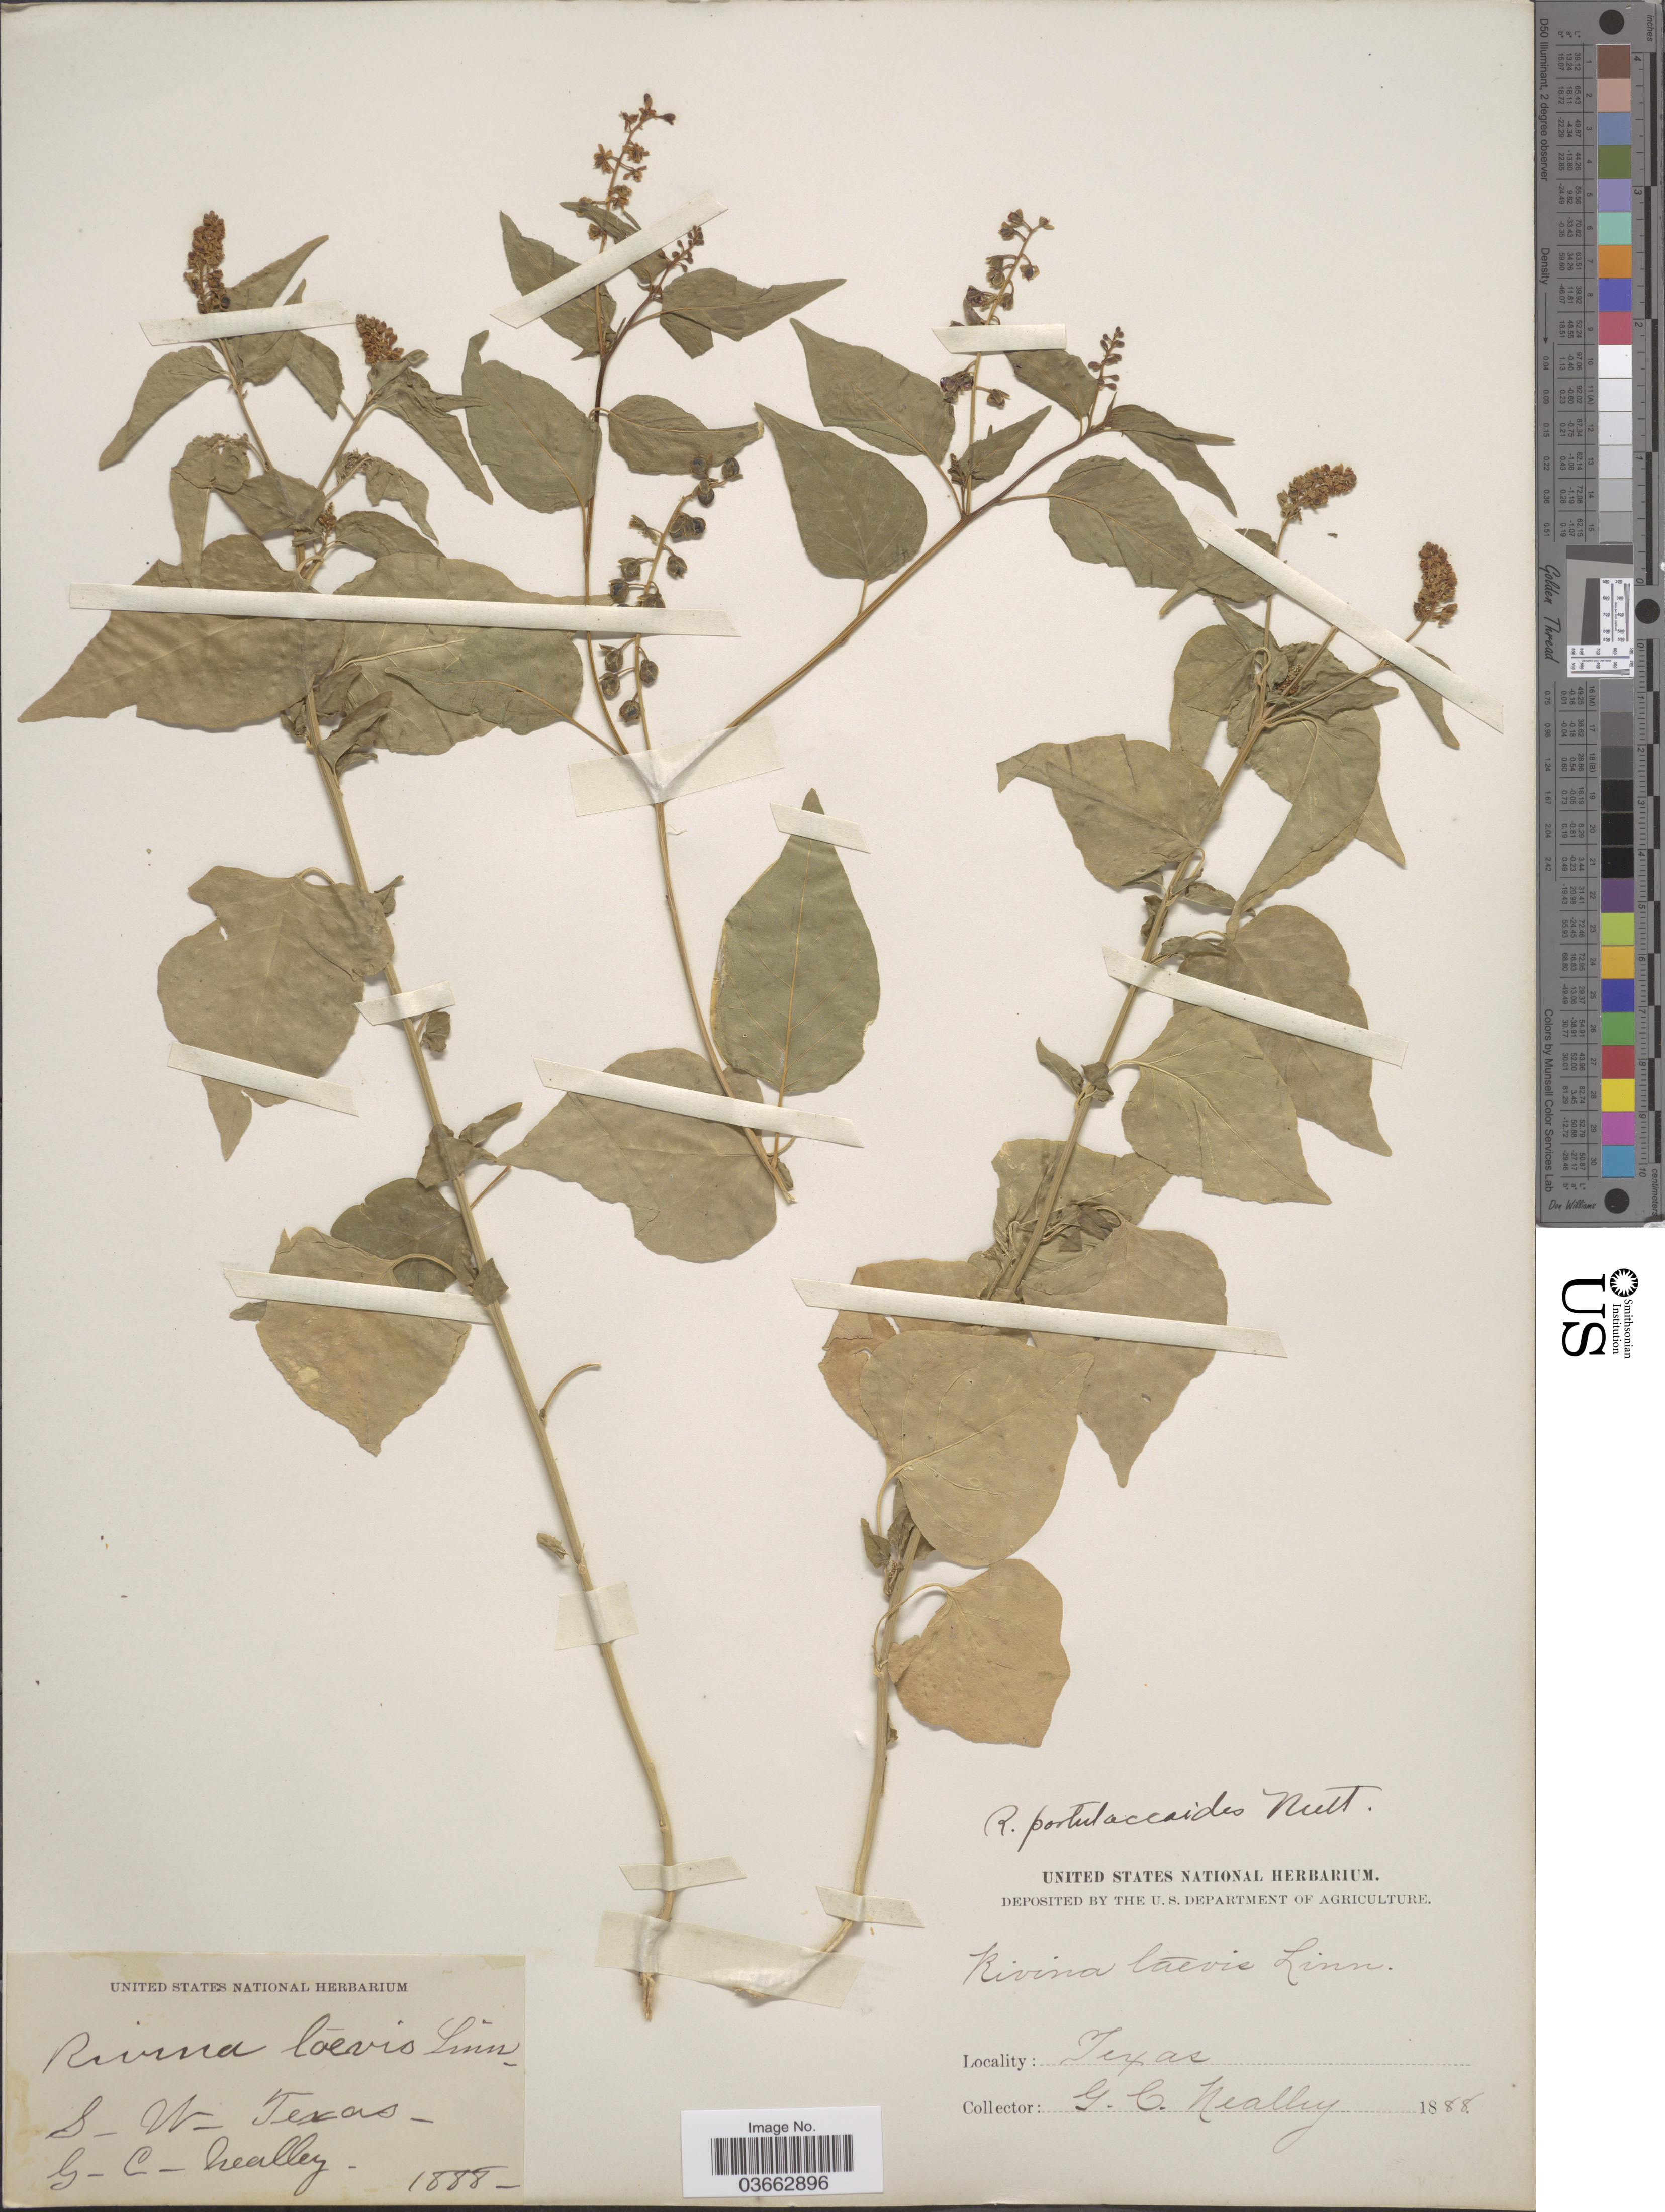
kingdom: Plantae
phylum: Tracheophyta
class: Magnoliopsida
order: Caryophyllales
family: Phytolaccaceae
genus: Rivina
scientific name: Rivina humilis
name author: L.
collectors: G. C. Nealley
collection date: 1888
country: United States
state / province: Texas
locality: S.W. Texas.